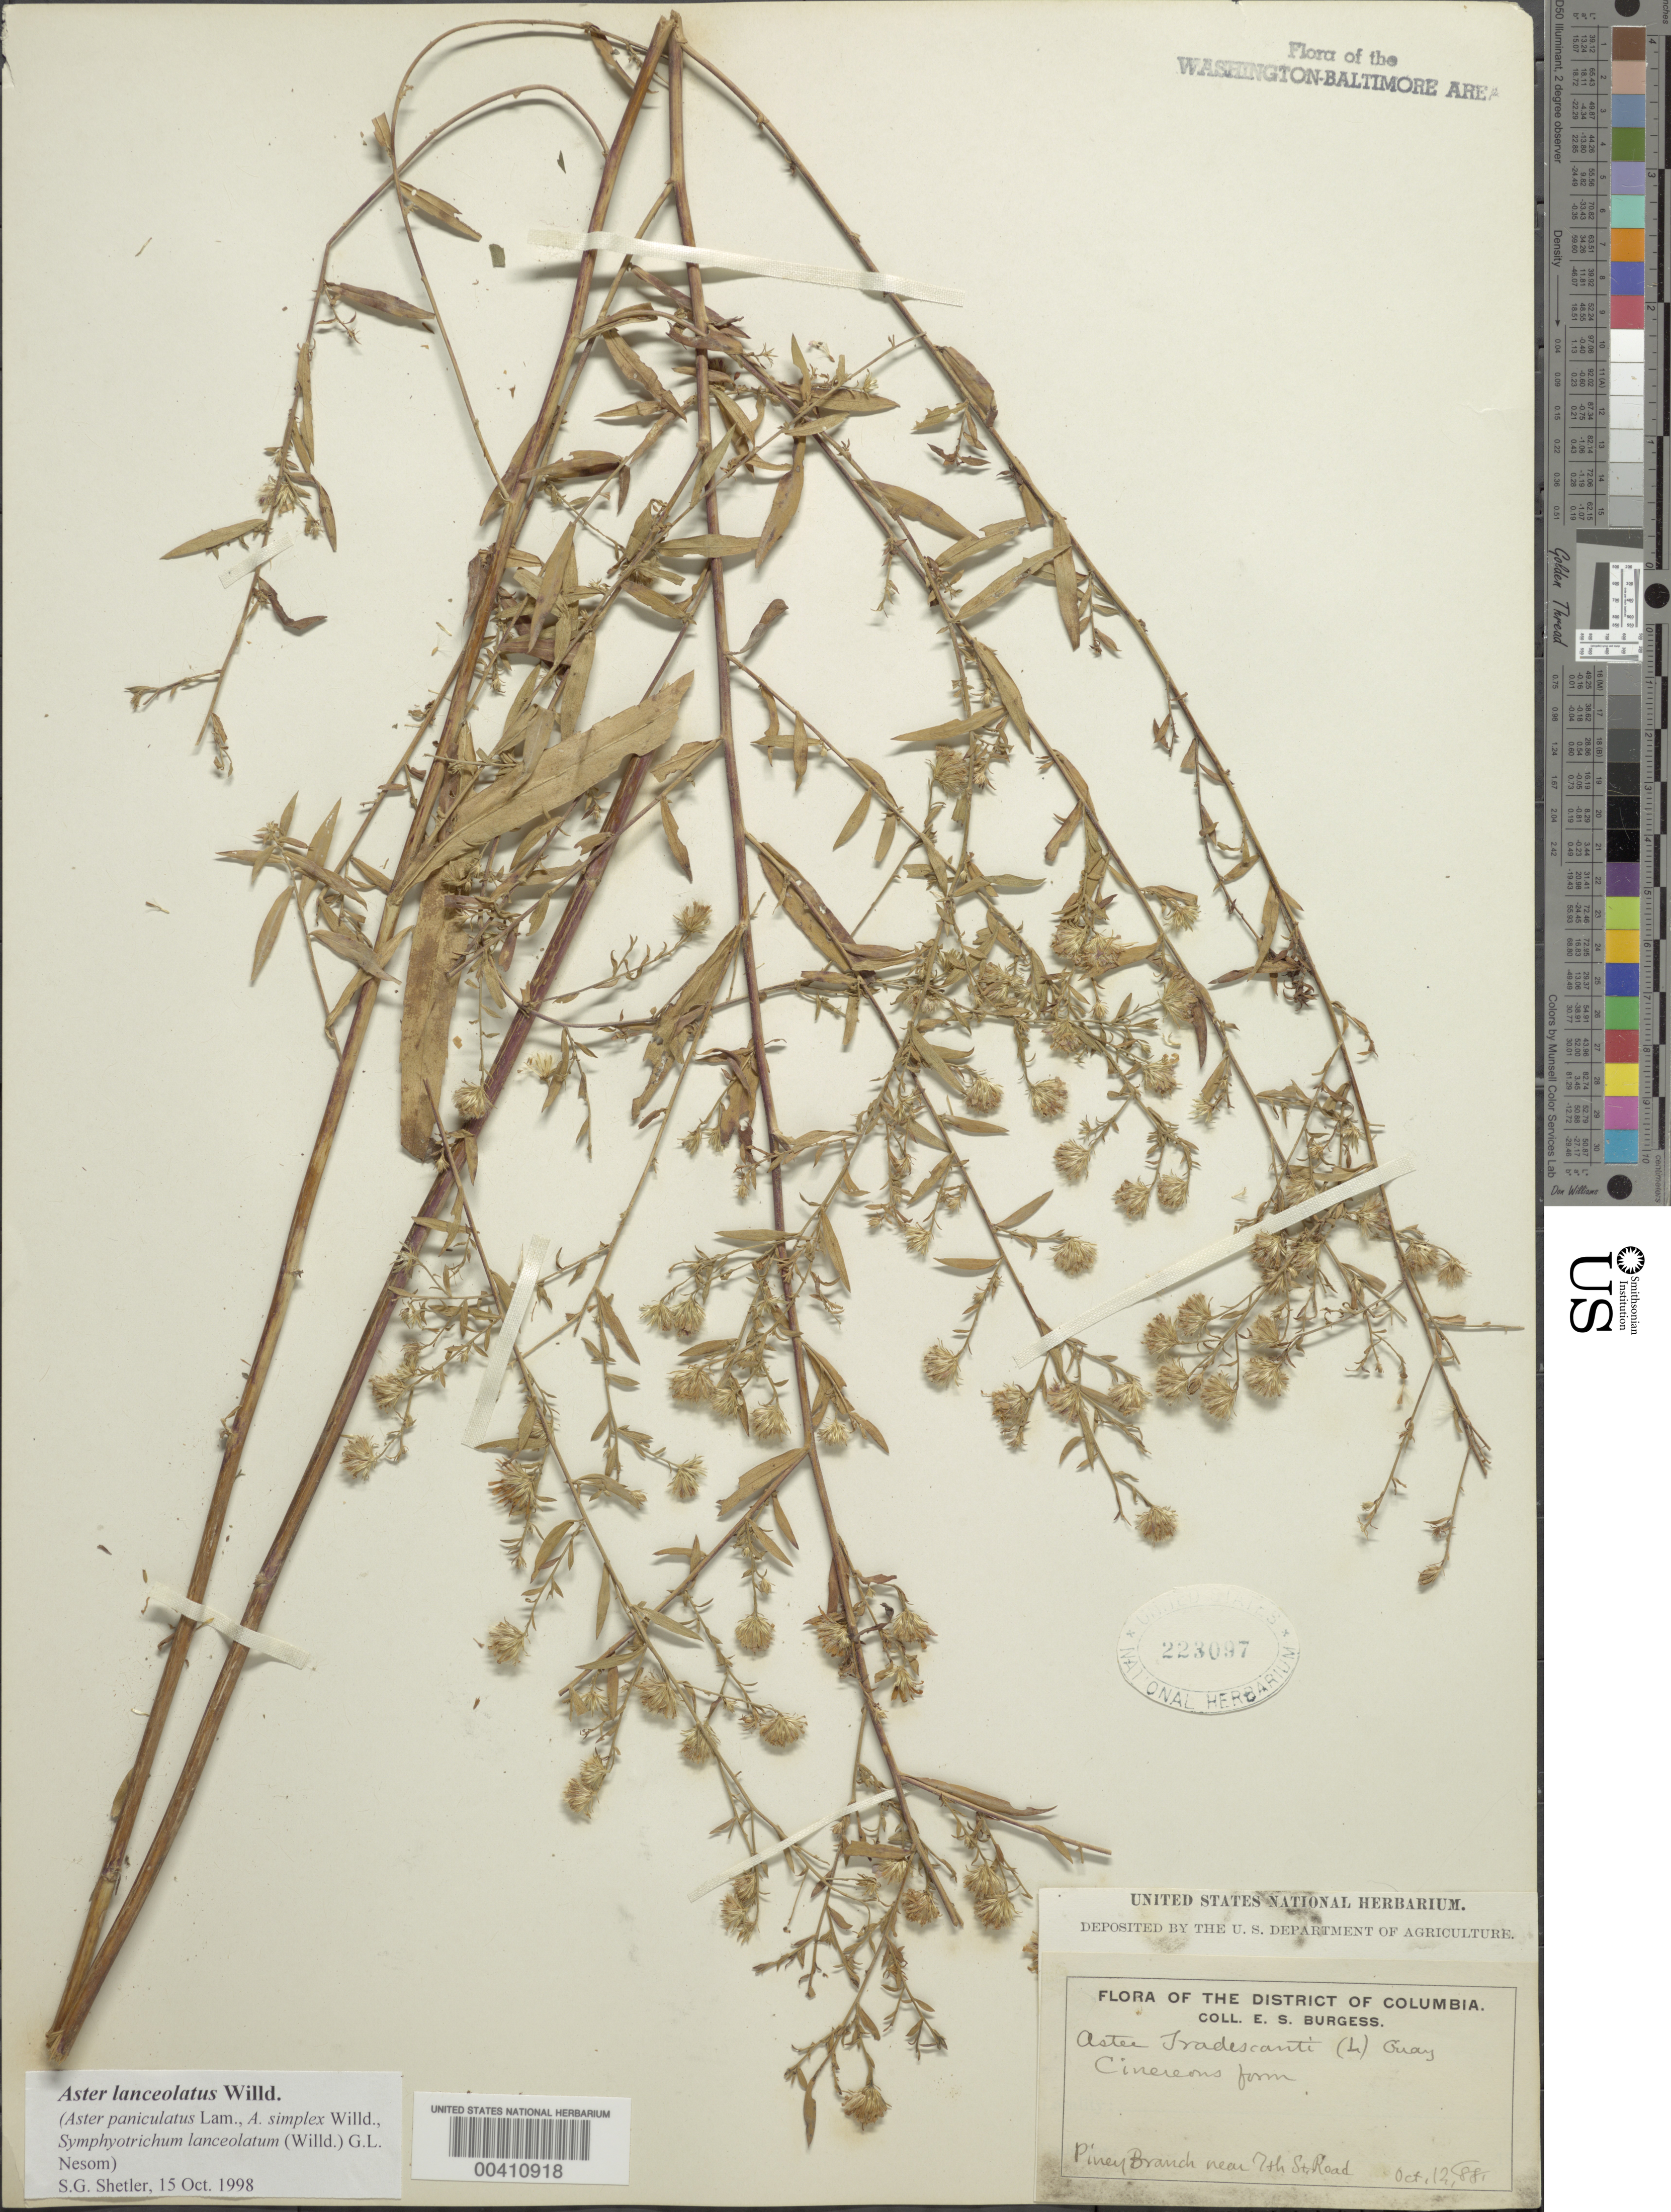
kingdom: Plantae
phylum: Tracheophyta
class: Magnoliopsida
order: Asterales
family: Asteraceae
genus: Symphyotrichum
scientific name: Symphyotrichum lanceolatum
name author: (Willd.) G.L. Nesom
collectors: E. Burgess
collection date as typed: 12 Oct 1888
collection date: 1888-10-12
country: United States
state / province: District of Columbia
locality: Piney Branch near 7th St. Rd. Rock Creek Park & vicinity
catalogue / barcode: US 223097